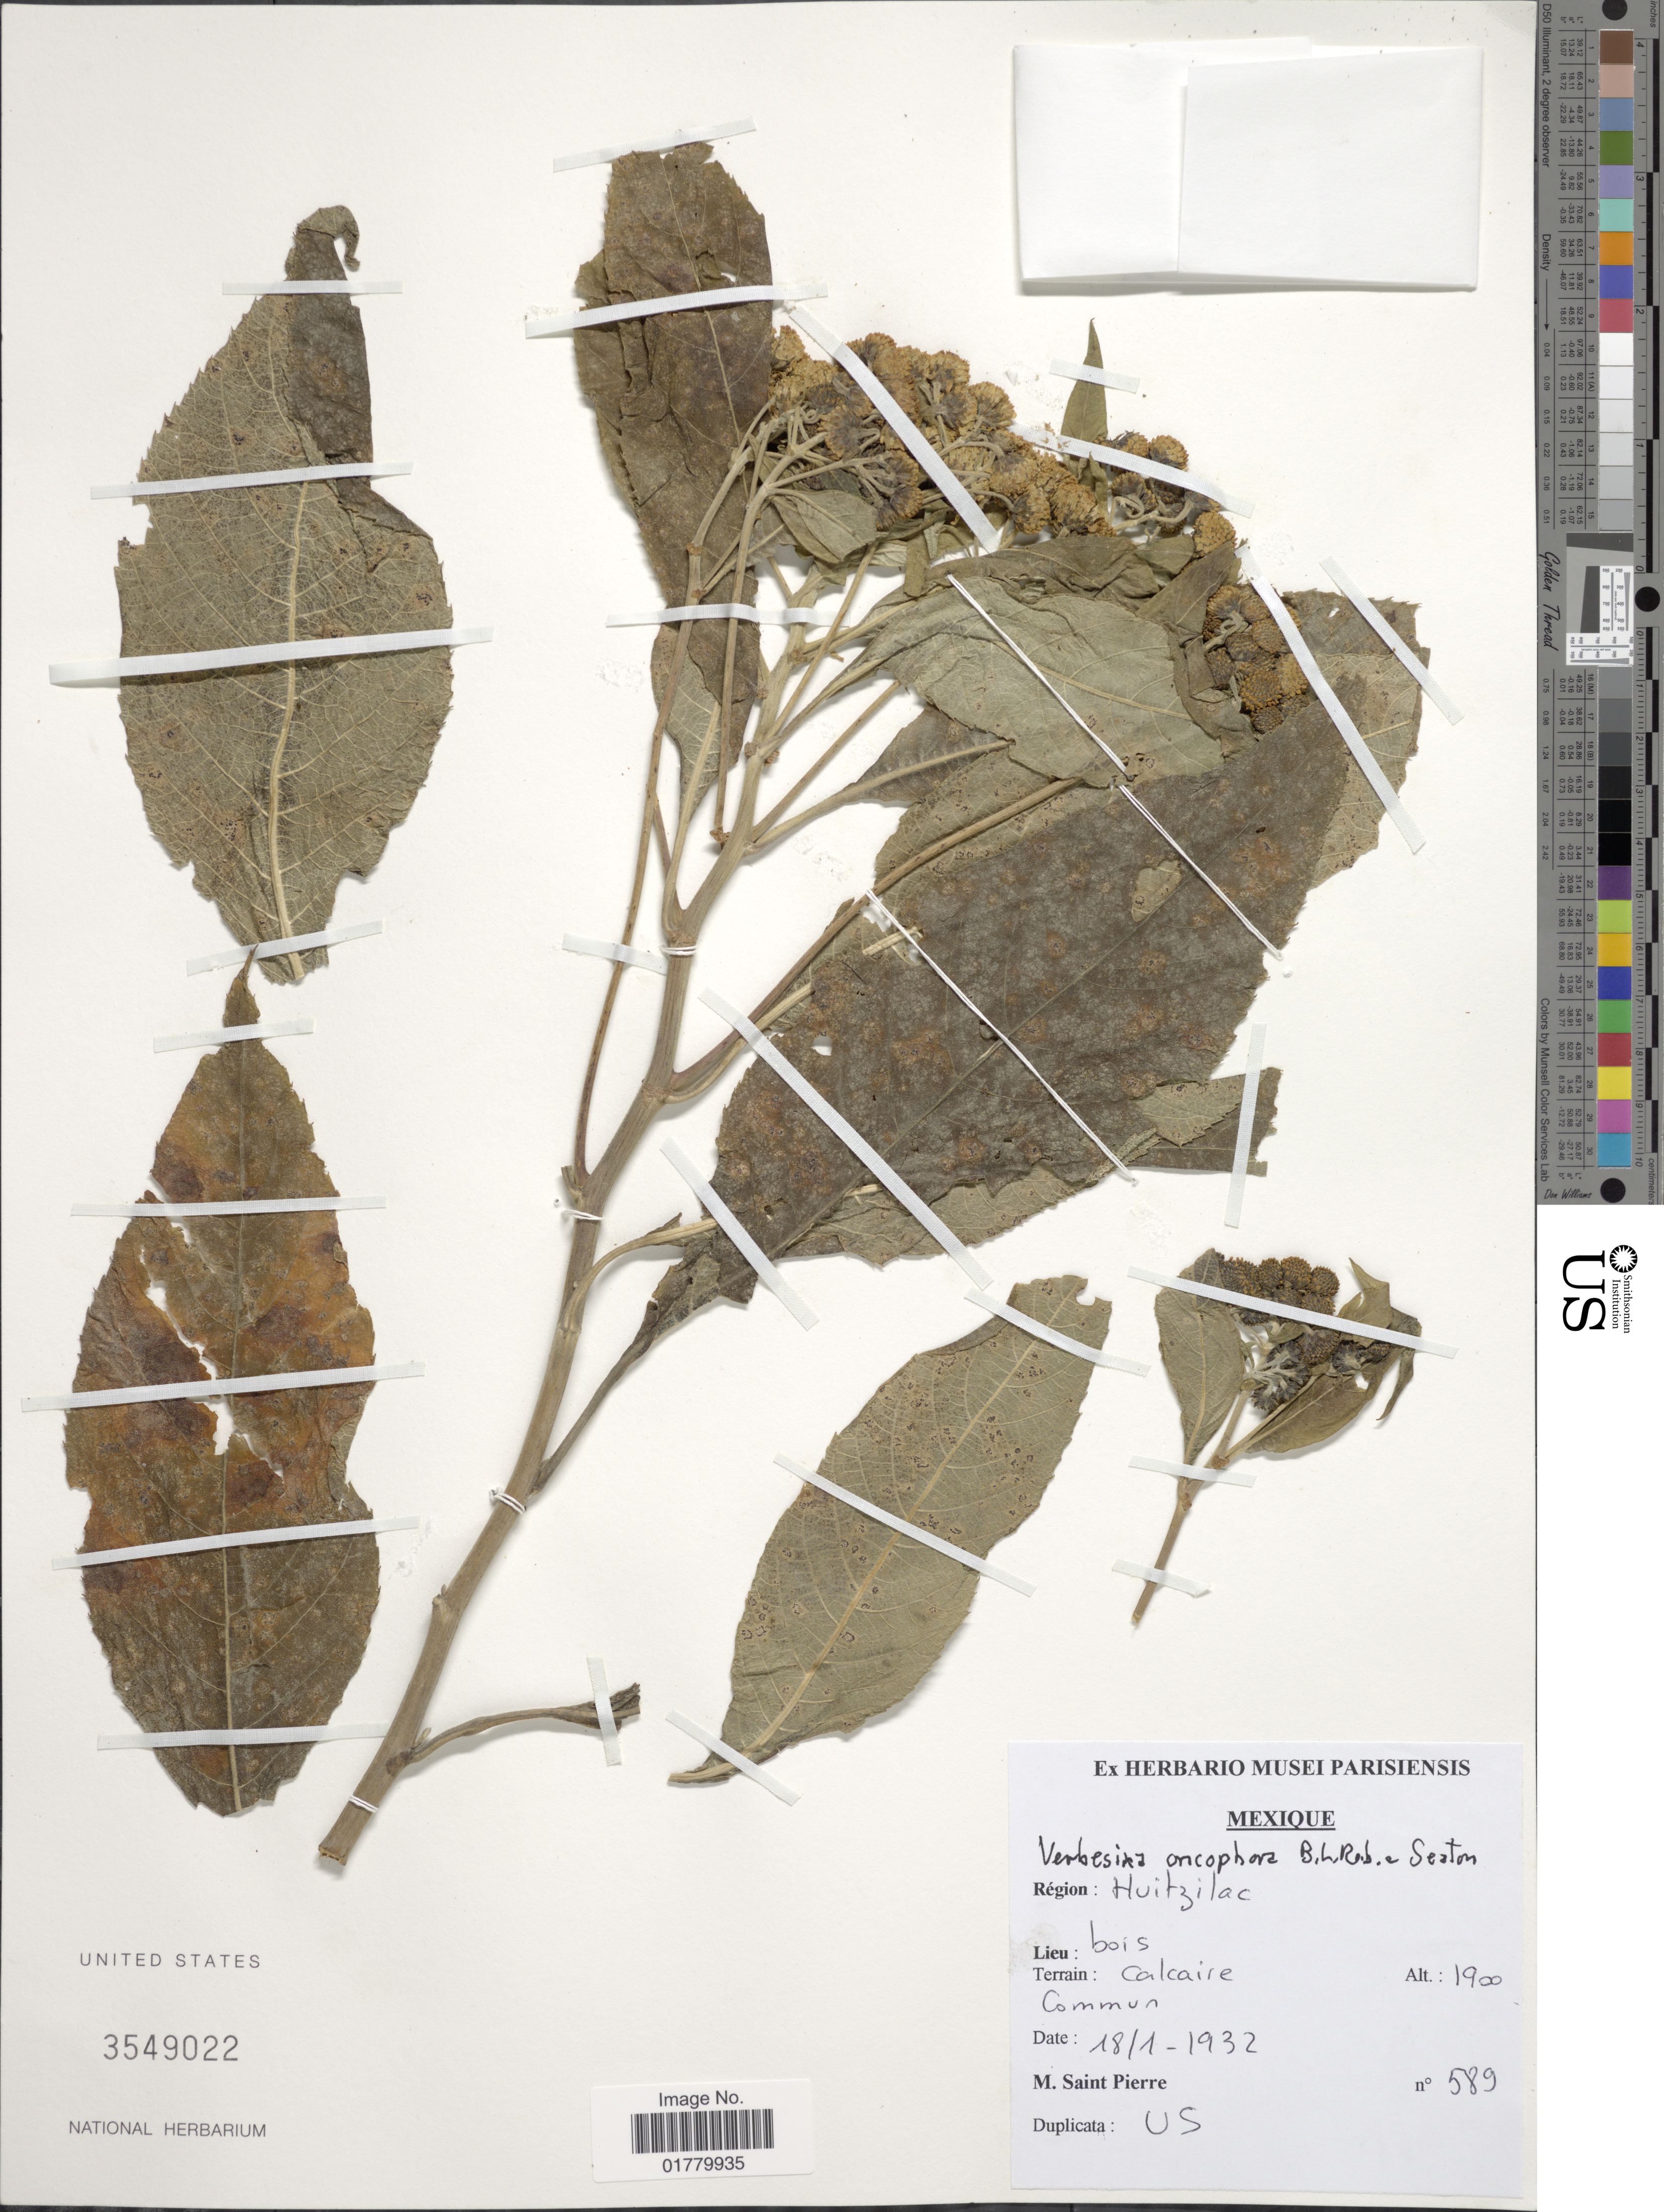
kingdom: Plantae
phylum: Tracheophyta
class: Magnoliopsida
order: Asterales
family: Asteraceae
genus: Verbesina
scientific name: Verbesina oncophora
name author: B.L. Rob. & Seaton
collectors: M. Saint-Pierre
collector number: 589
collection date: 1932-01-18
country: Mexico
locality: Región: Huitzilac, bois, calcaire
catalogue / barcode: US 3549022